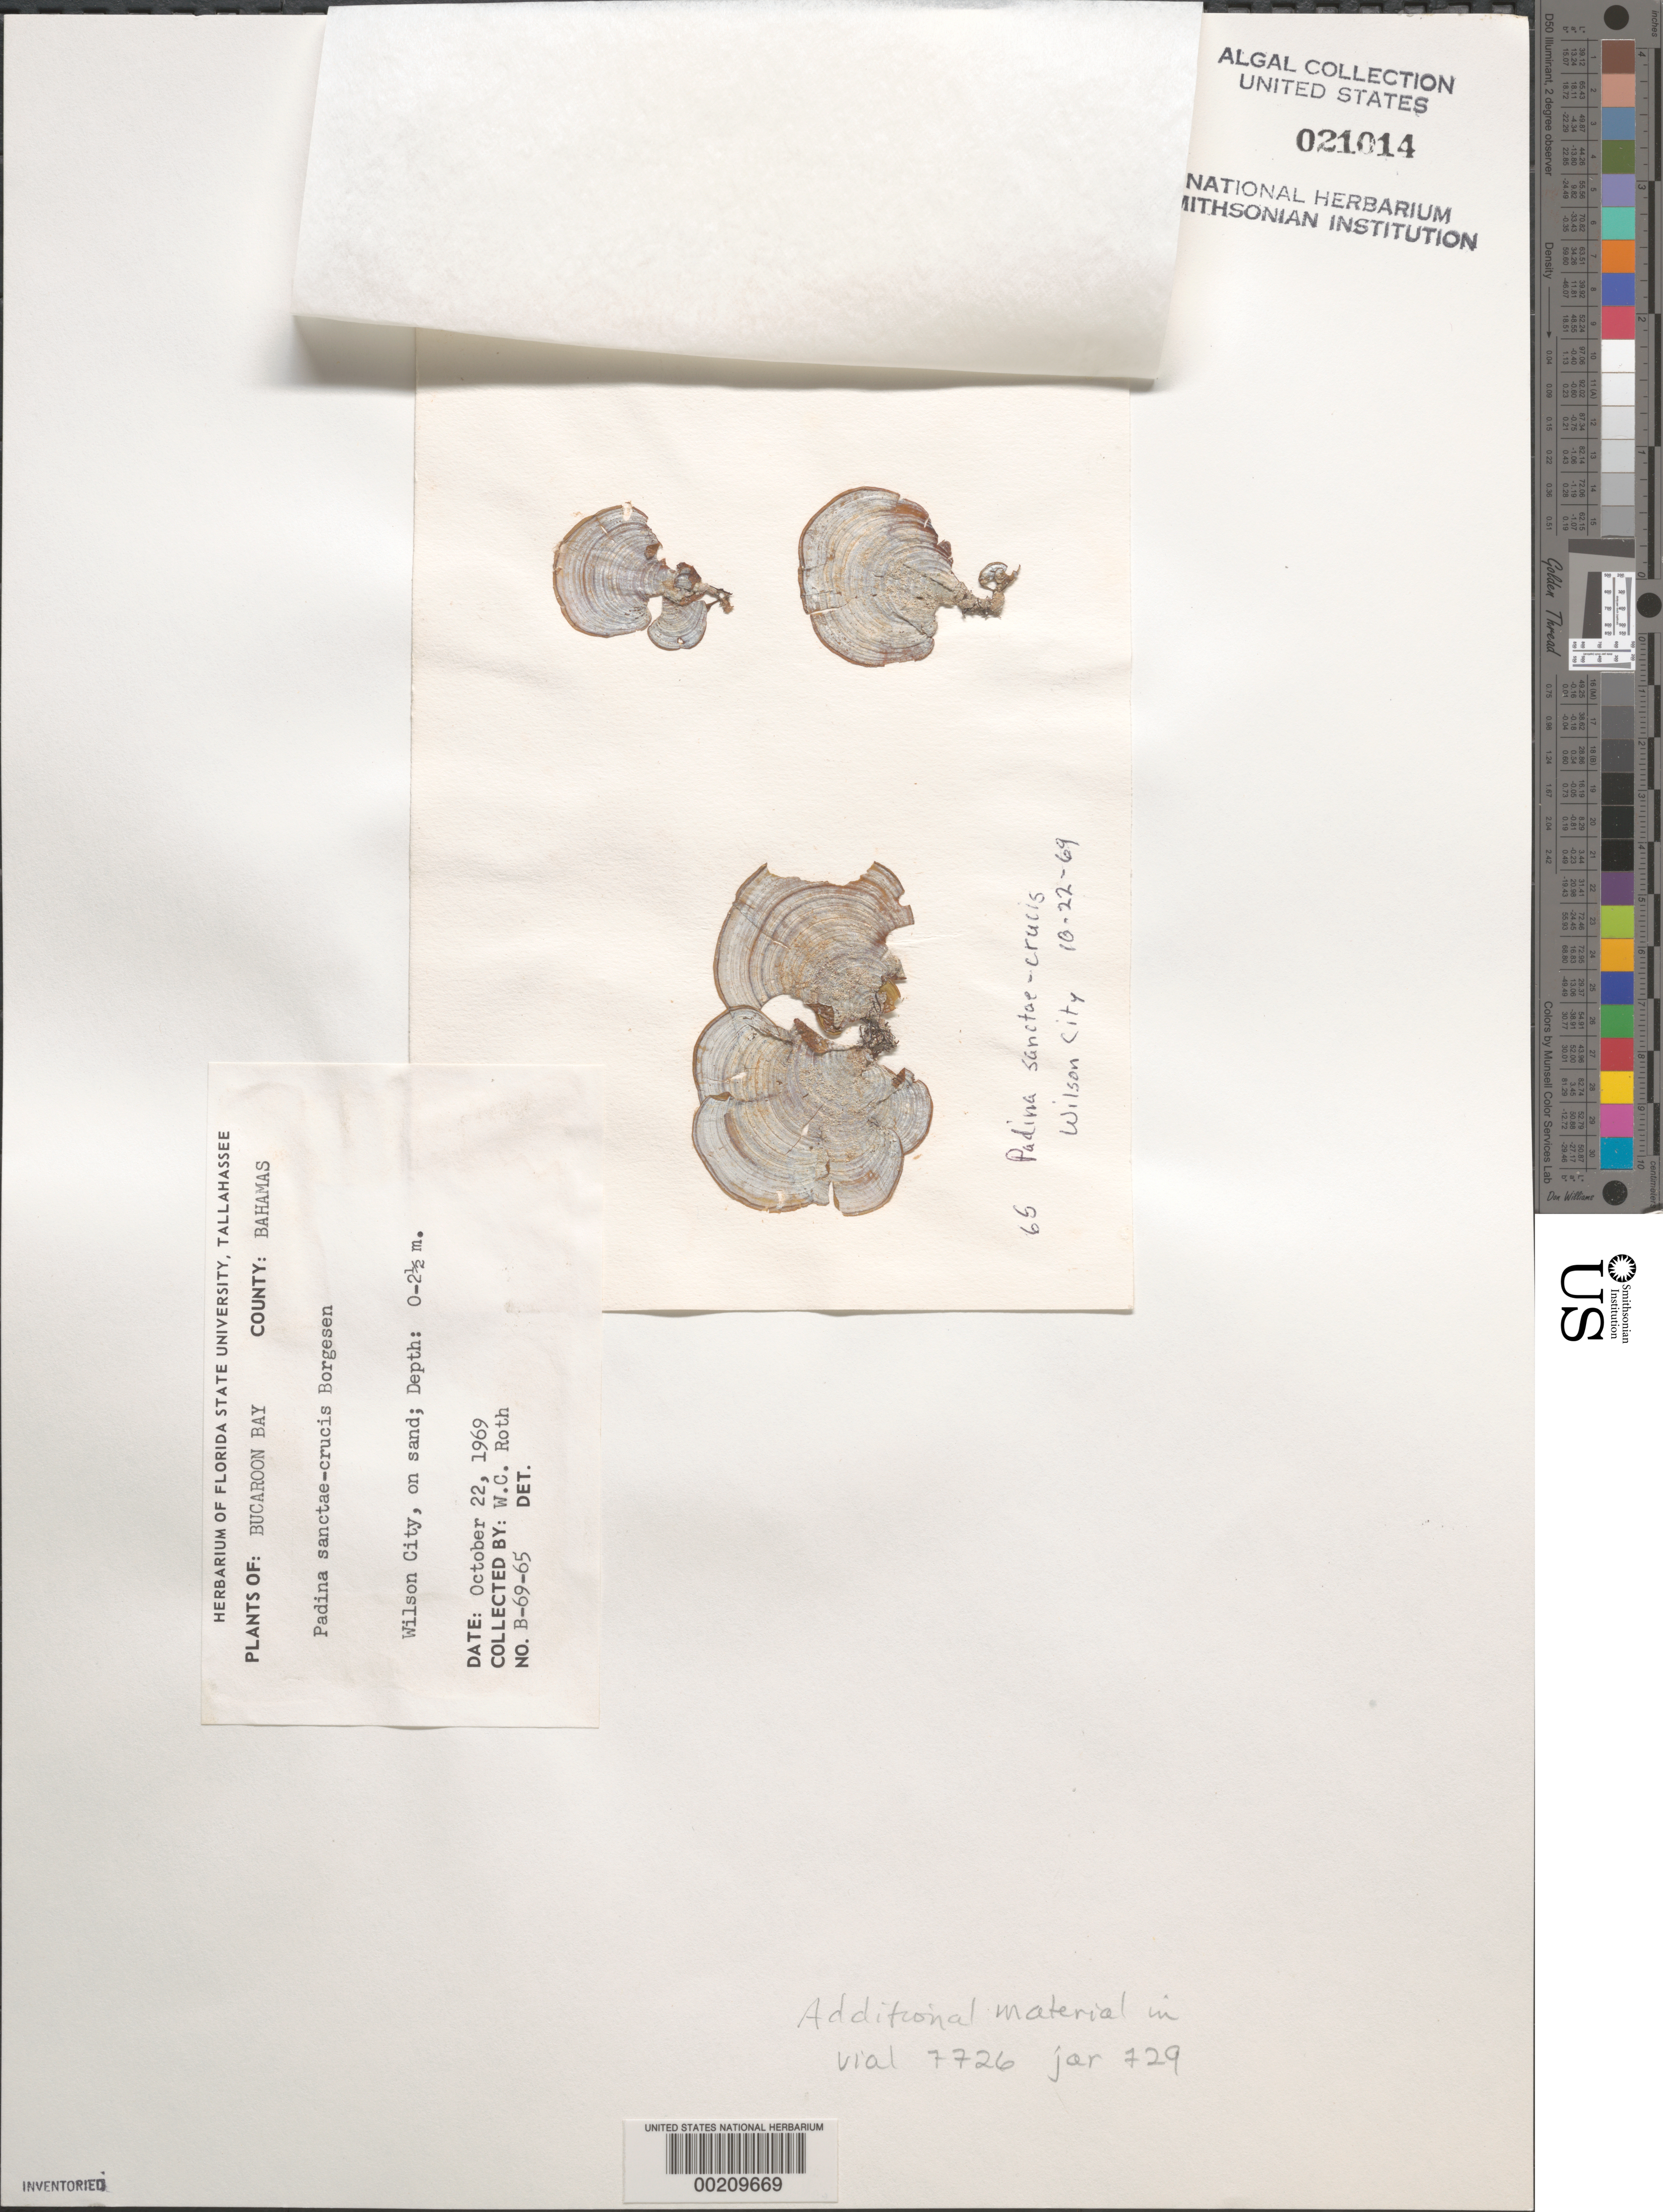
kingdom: Chromista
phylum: Ochrophyta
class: Phaeophyceae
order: Dictyotales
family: Dictyotaceae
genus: Padina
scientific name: Padina sanctae-crucis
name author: Børgesen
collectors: W. C. Roth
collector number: B-69-65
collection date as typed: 22 Oct 1969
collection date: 1969-10-22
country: Bahamas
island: Great Abaco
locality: Wilson City, Buckaroon Bay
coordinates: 26 22'00" N, 77 02'00" W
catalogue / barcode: US 21014